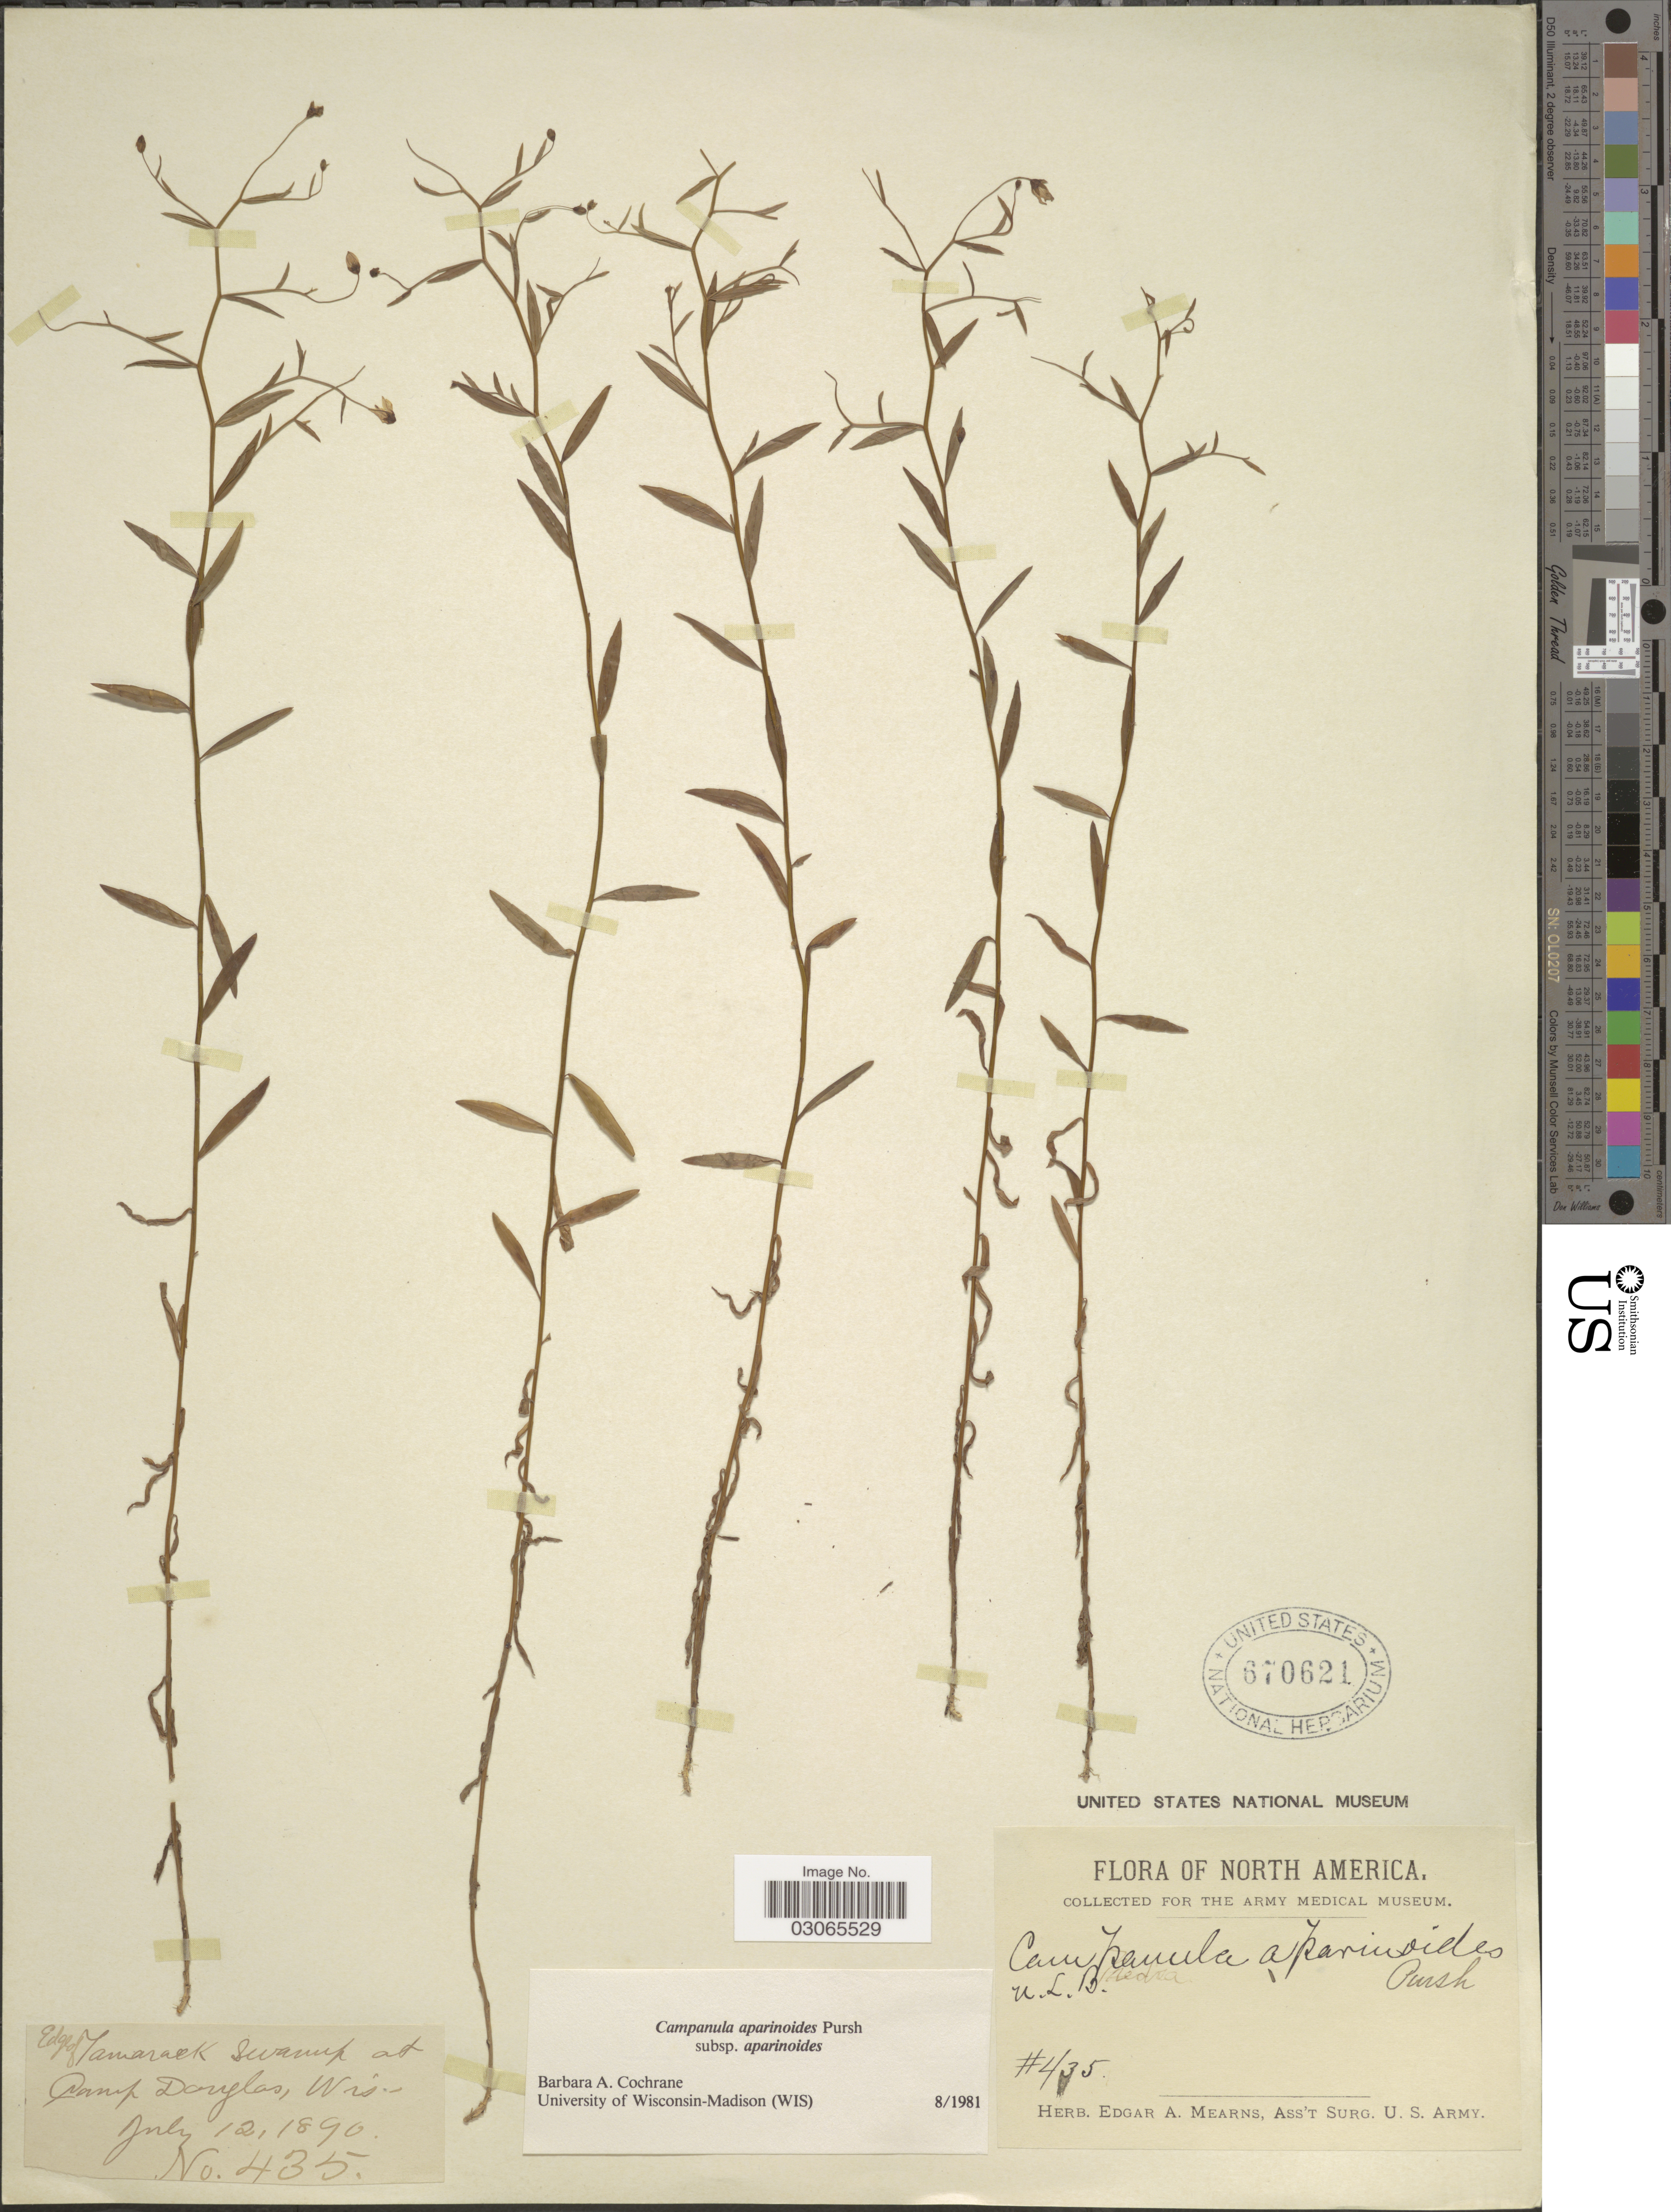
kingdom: Plantae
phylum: Tracheophyta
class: Magnoliopsida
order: Asterales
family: Campanulaceae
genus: Campanula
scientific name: Campanula aparinoides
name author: Pursh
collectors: E. A. Mearns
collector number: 435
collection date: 1890-07-12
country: United States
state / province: Wisconsin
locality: Edge of Tamarack Swamp at Camp Douglas.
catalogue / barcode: US 670621